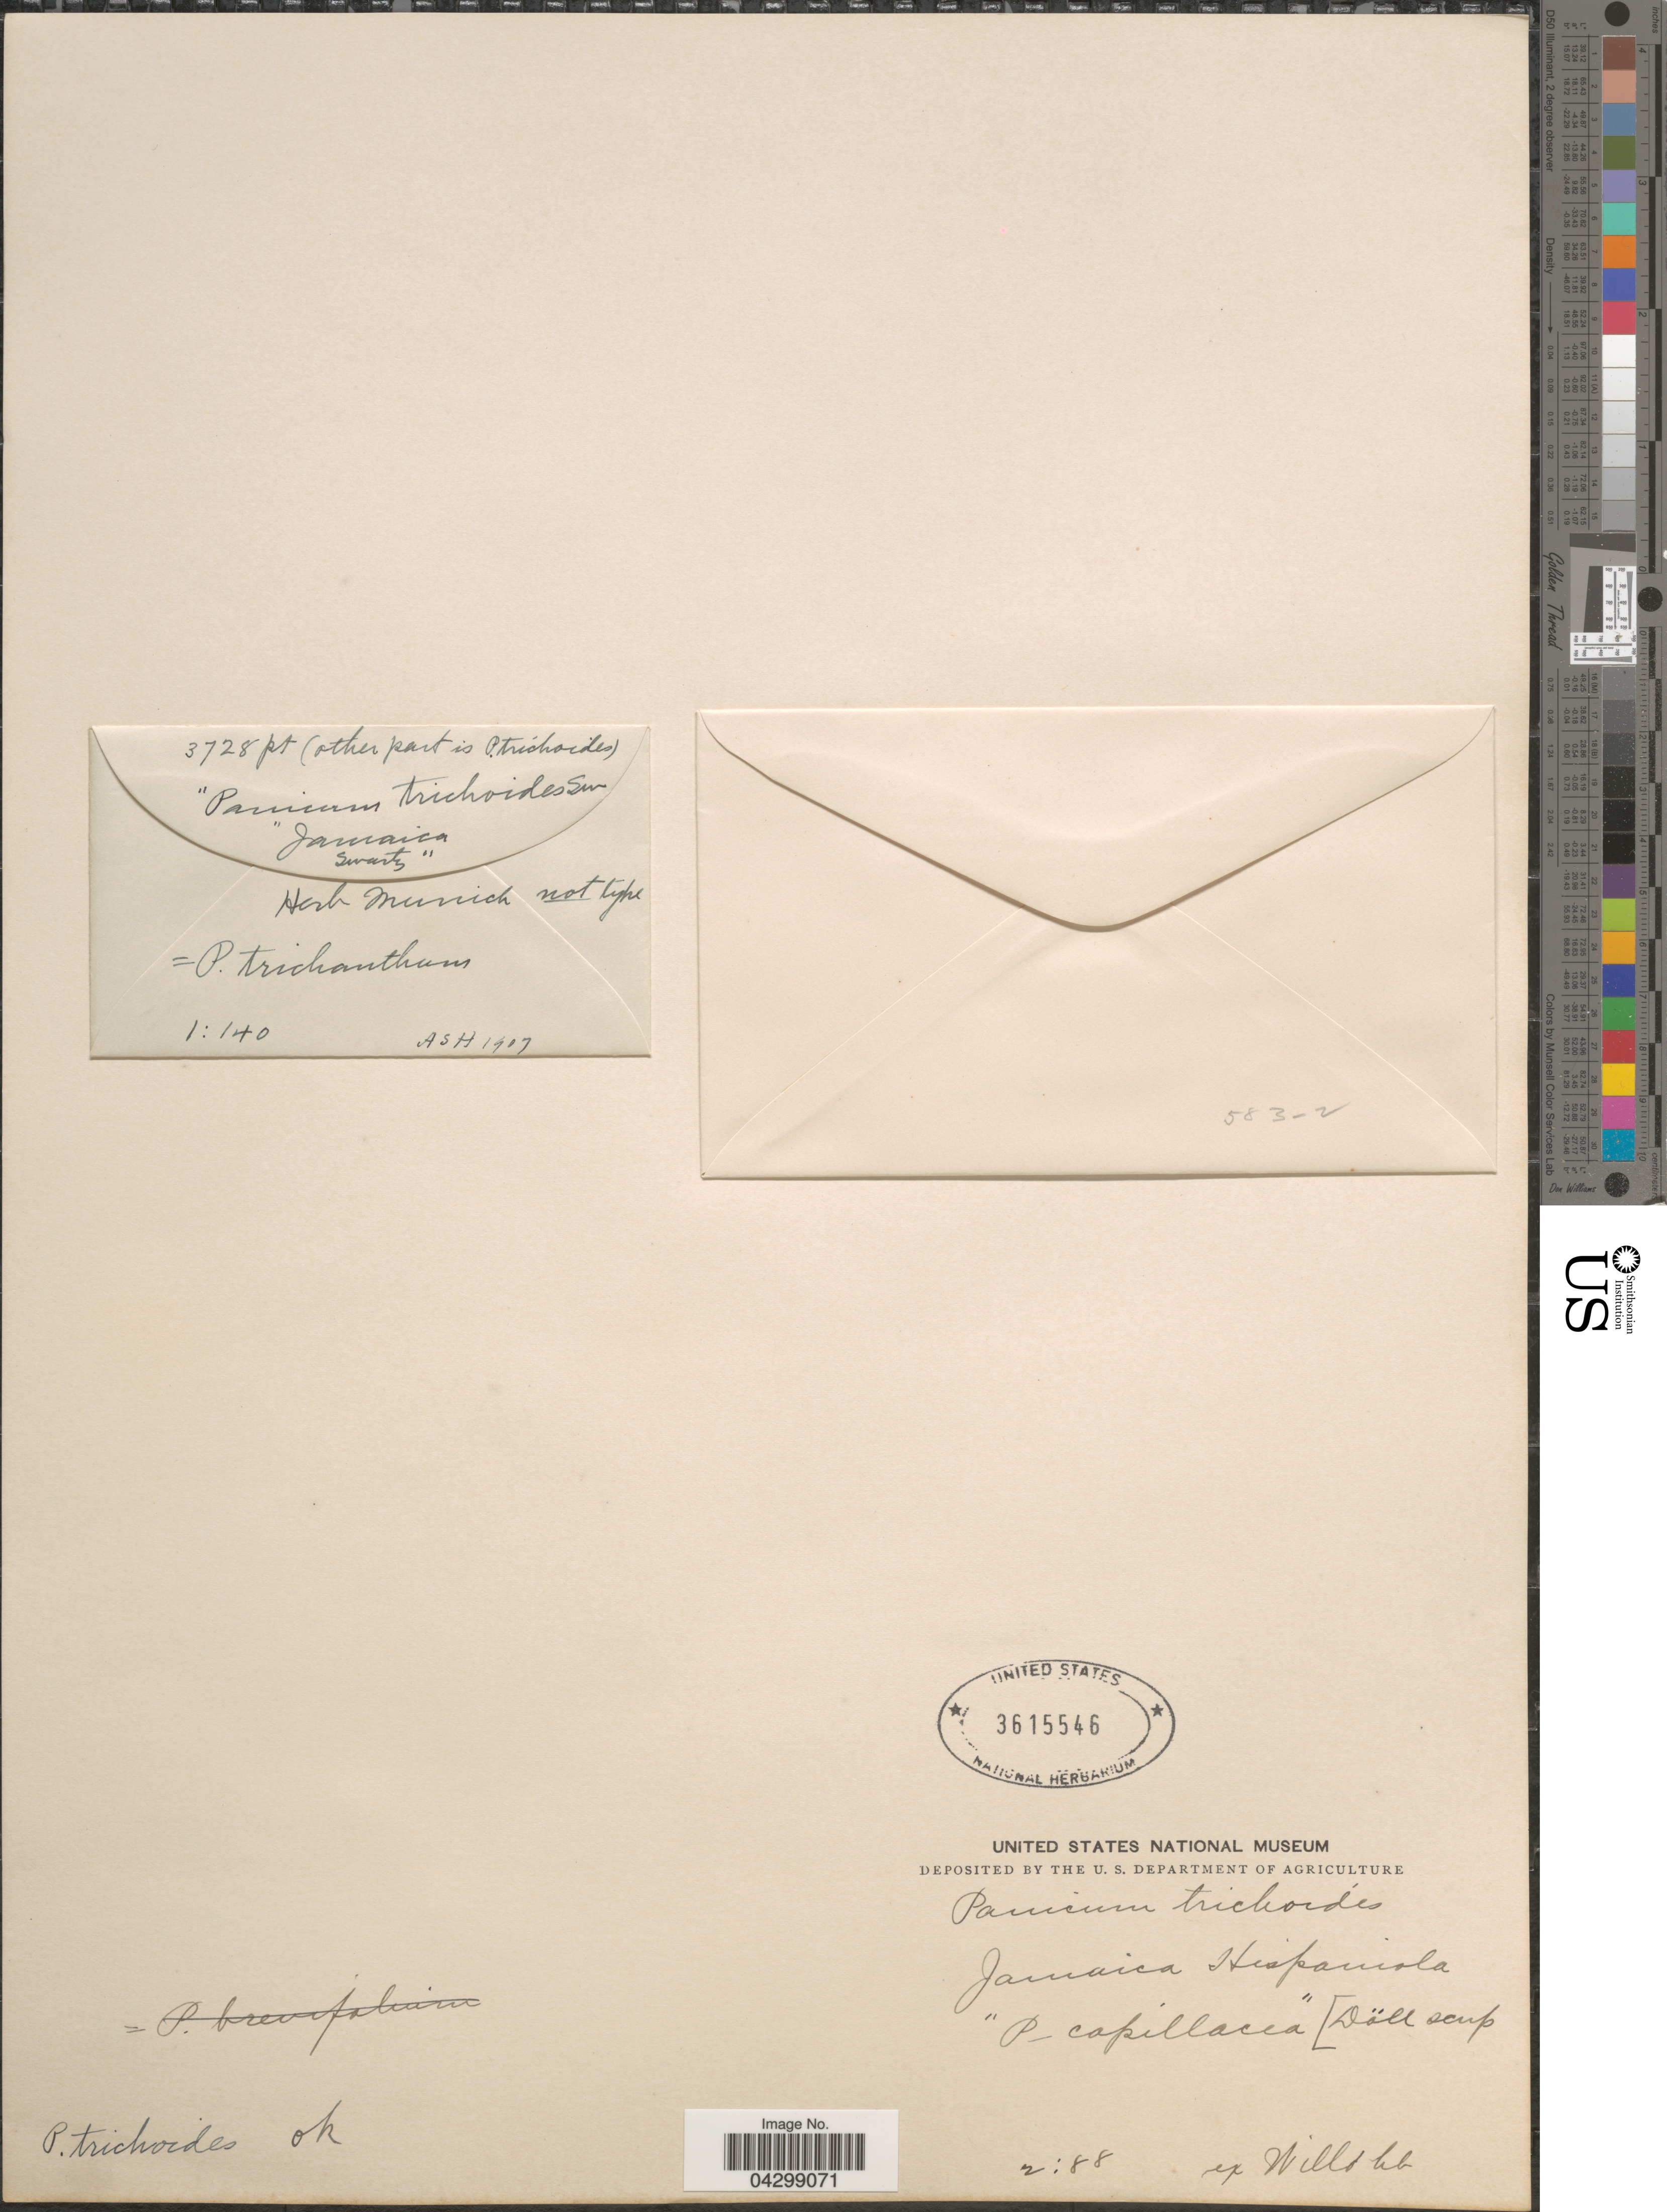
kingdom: Plantae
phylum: Tracheophyta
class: Liliopsida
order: Poales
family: Poaceae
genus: Panicum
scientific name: Panicum trichidiachne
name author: Döll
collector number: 3728?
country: Jamaica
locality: Hispaniola.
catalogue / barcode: US 3615546